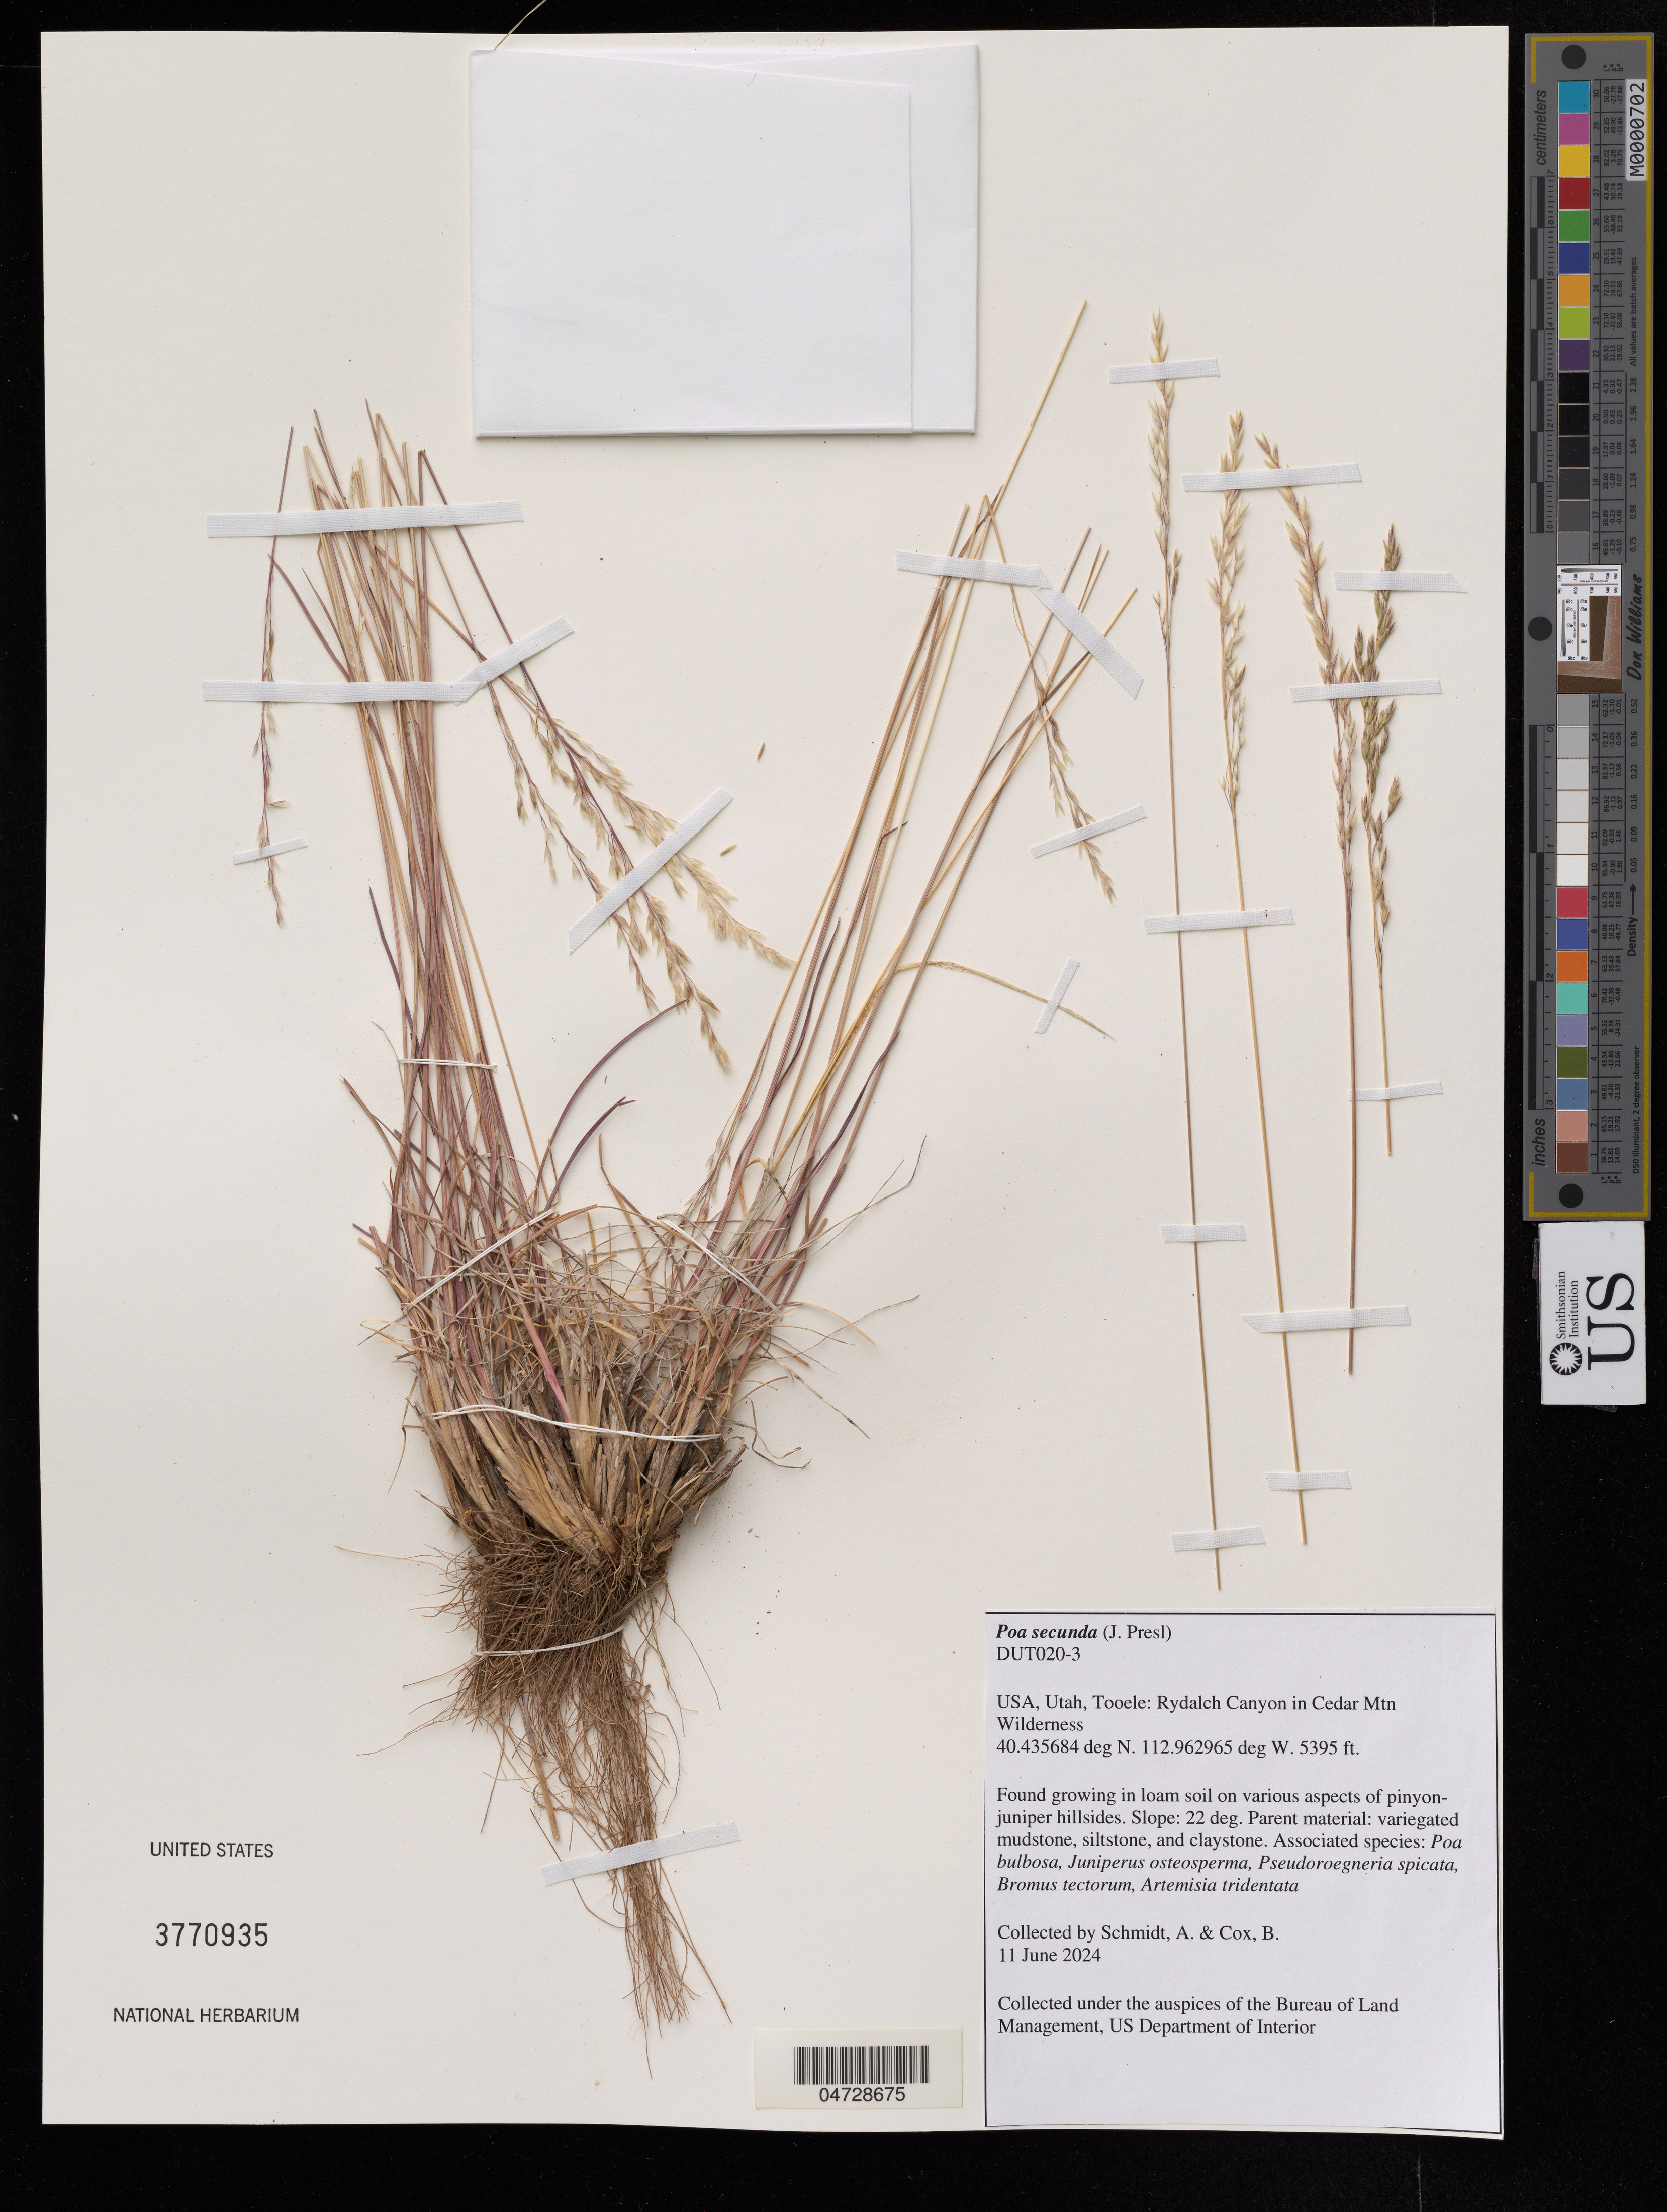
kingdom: Plantae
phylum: Tracheophyta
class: Liliopsida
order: Poales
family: Poaceae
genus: Poa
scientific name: Poa secunda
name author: J. Presl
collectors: A. Schmidt & B. Cox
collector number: DUT020-3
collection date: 2024-06-11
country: United States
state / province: Utah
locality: Tooele: Rydalch Canyon in Cedar Mtn Wilderness.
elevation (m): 1644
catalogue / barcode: US 3770935